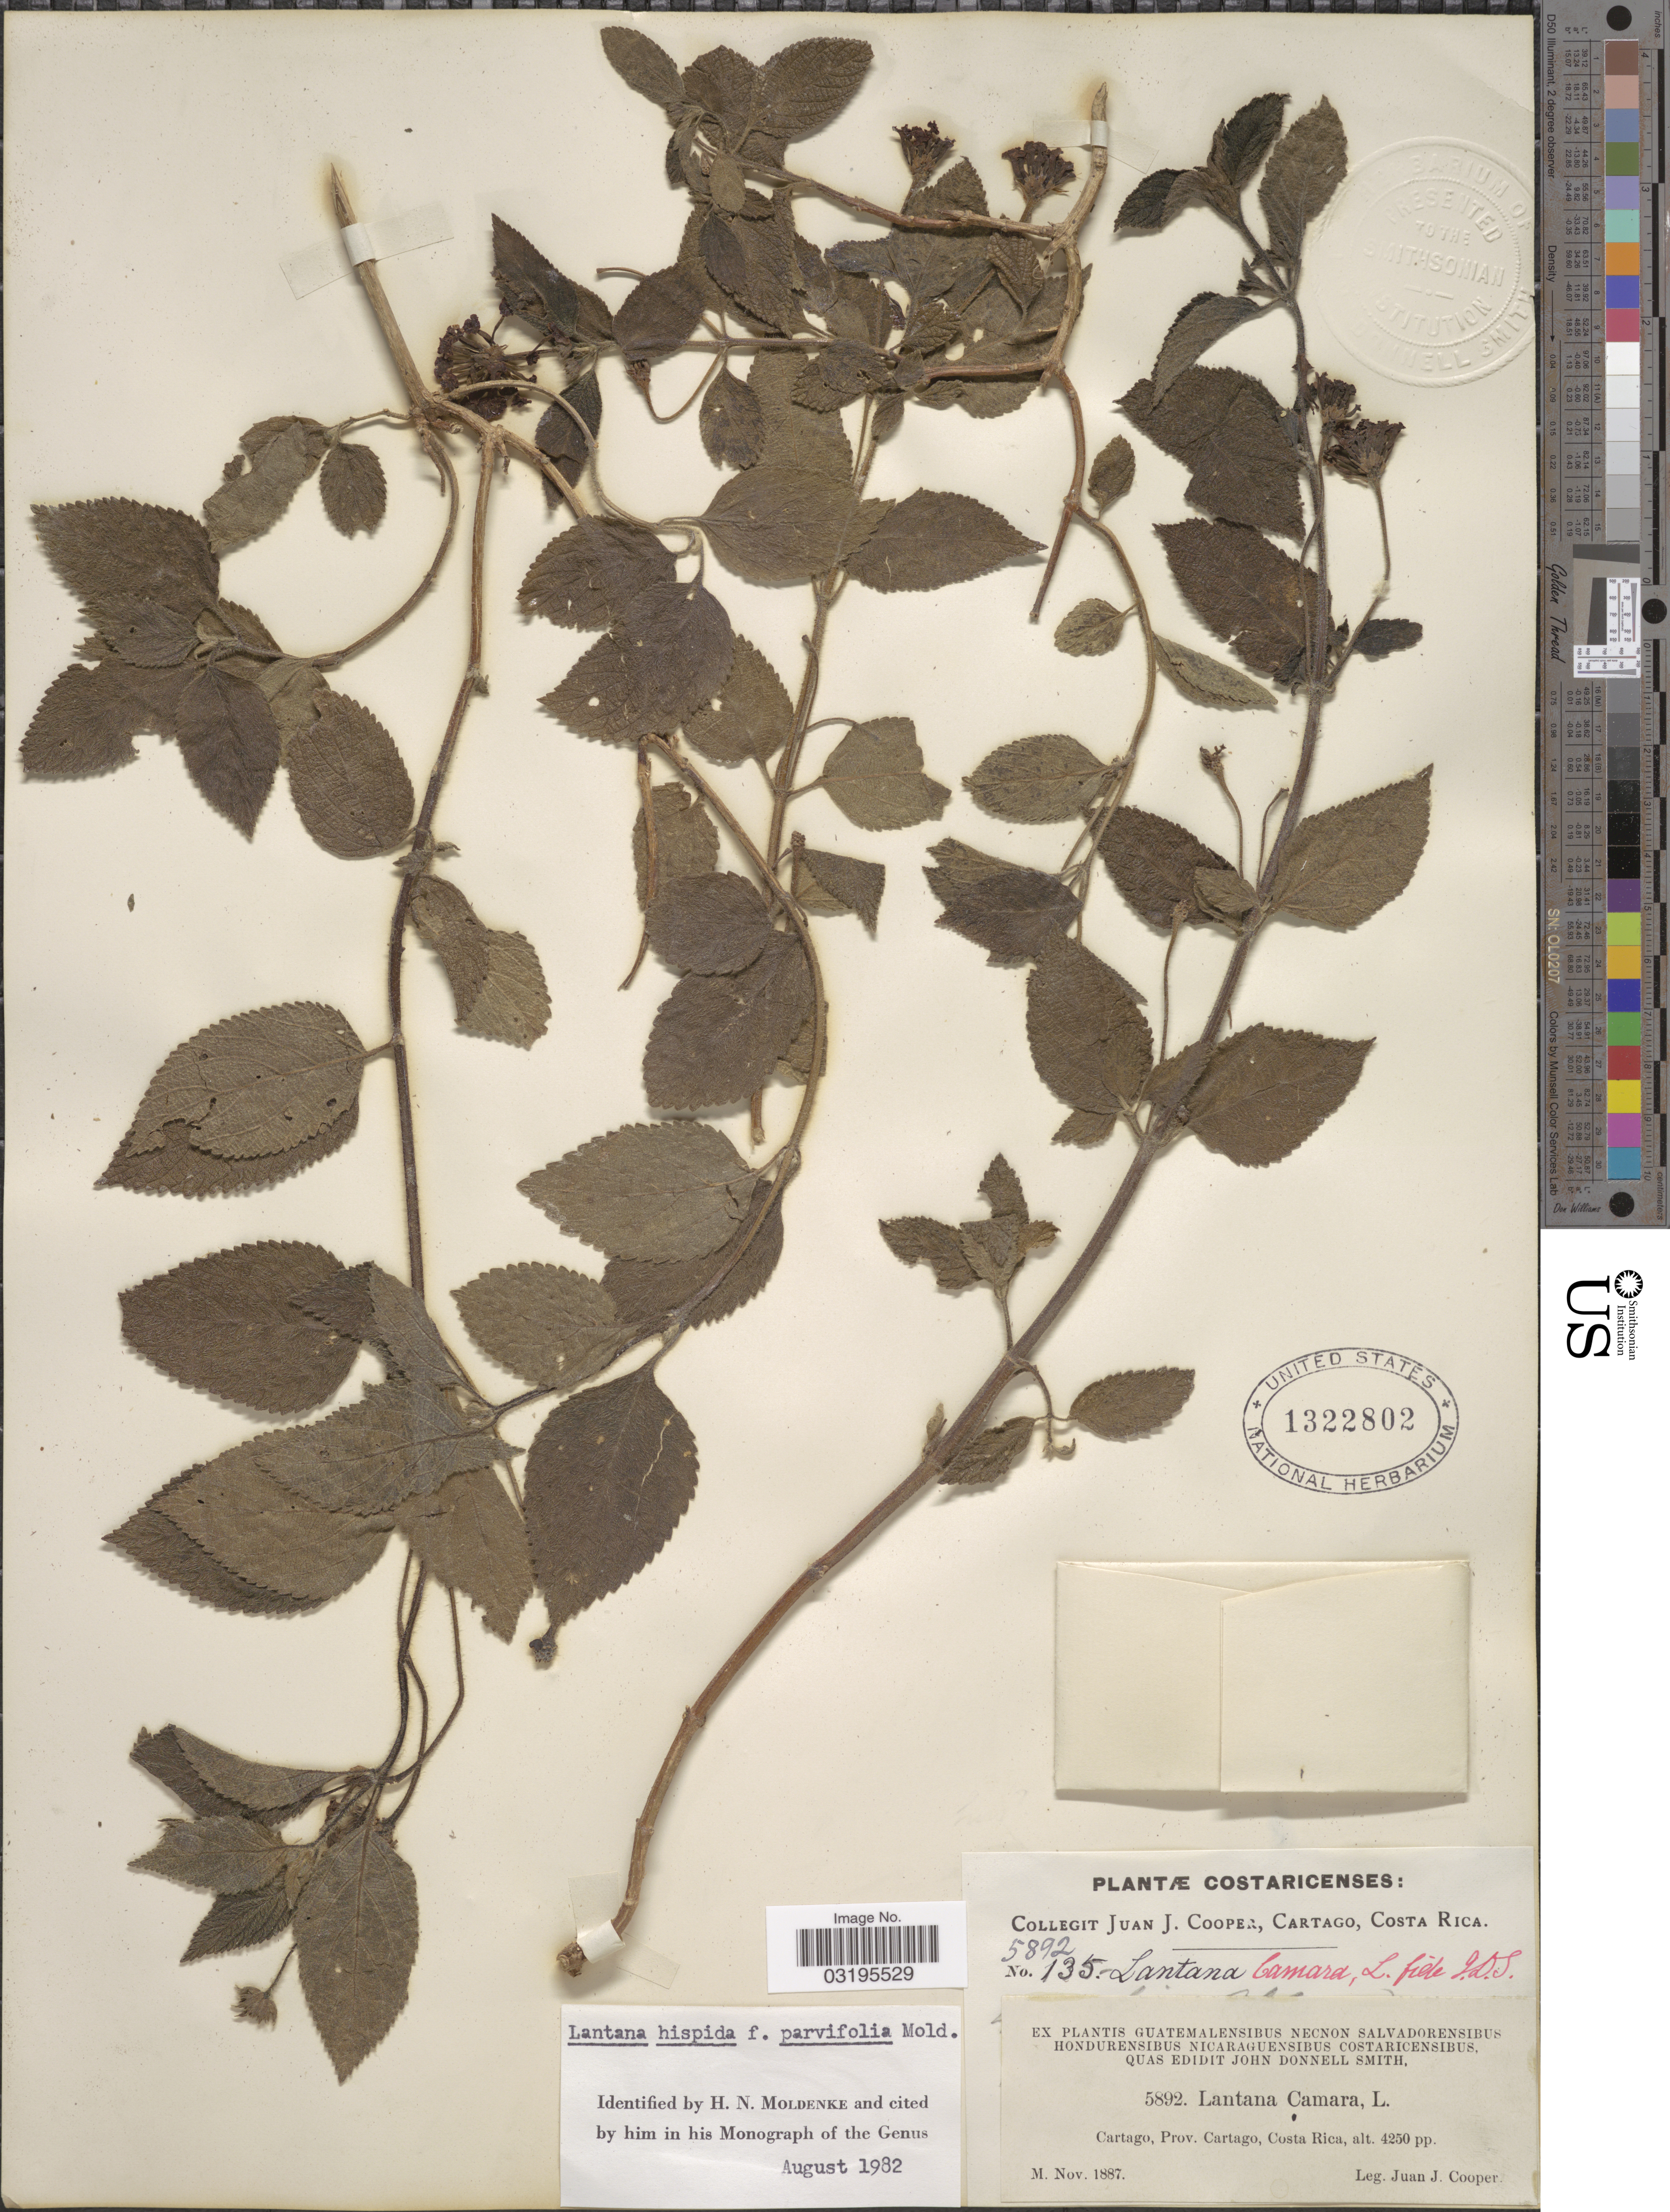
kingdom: Plantae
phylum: Tracheophyta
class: Magnoliopsida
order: Lamiales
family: Verbenaceae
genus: Lantana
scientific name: Lantana hispida f. parvifolia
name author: Kunth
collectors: J. J. Cooper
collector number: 5892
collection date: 1887-11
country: Costa Rica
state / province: Cartago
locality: Cartago.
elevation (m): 1295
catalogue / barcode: US 1322802